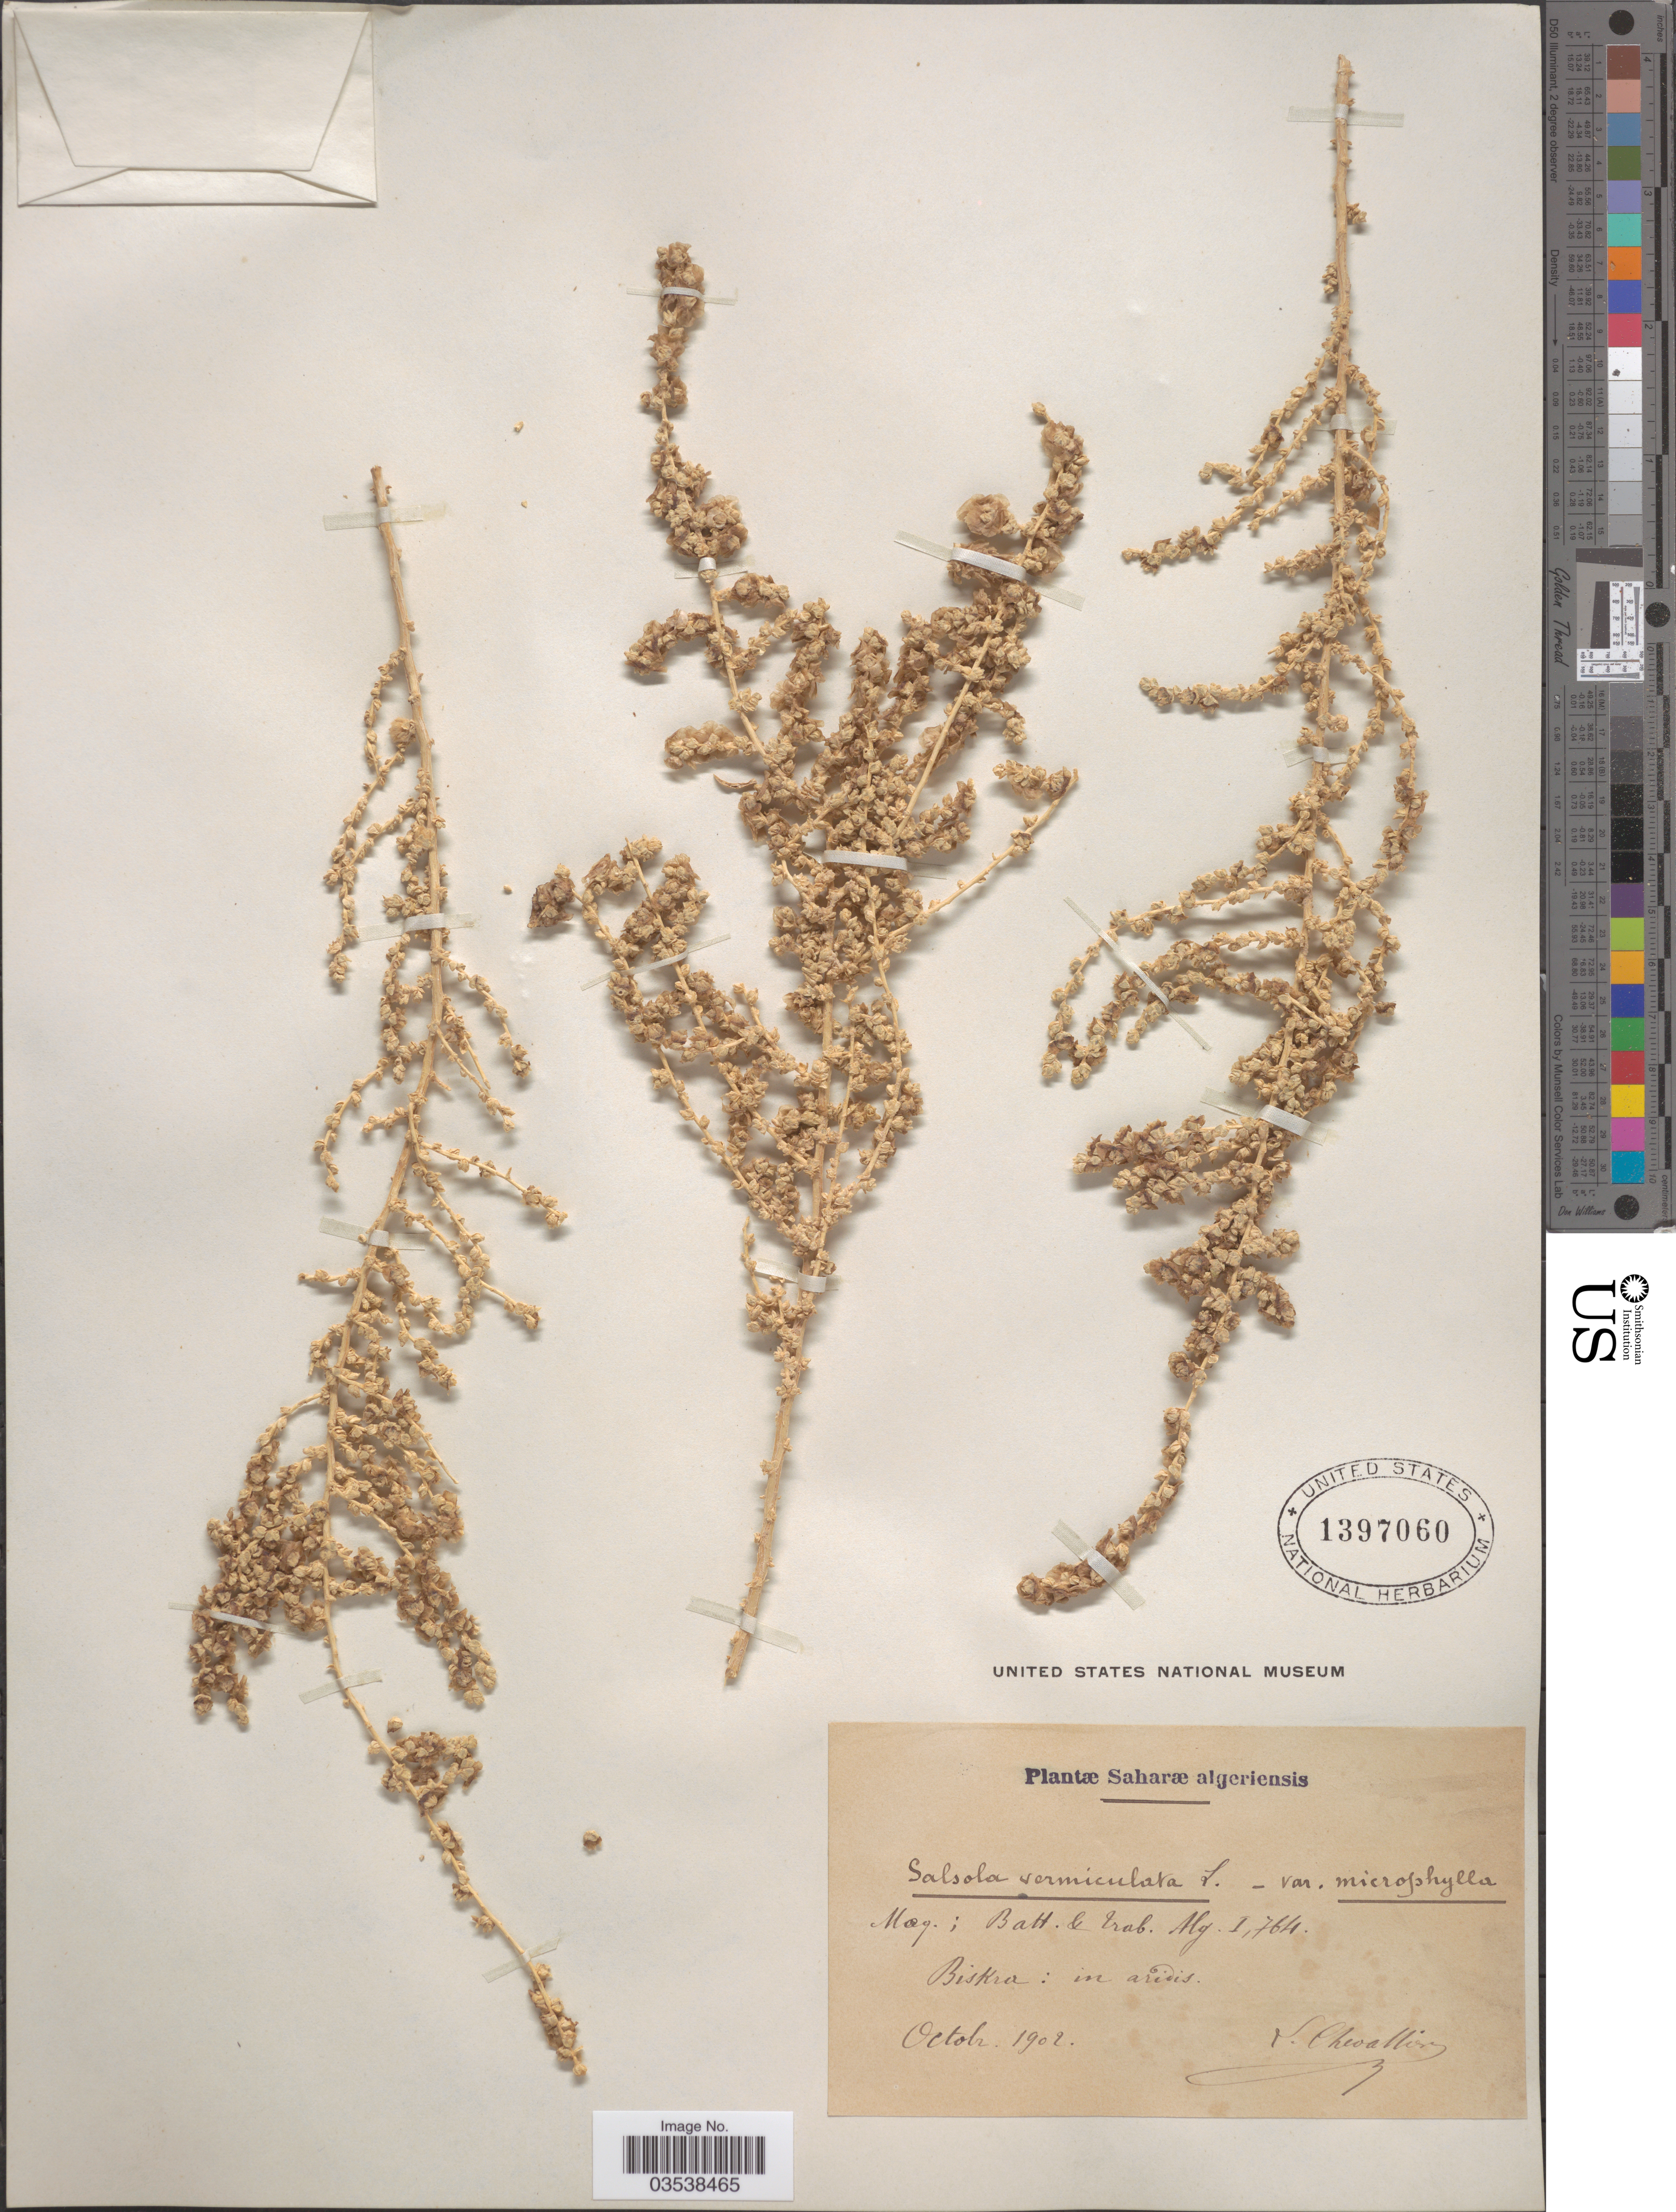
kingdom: Plantae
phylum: Tracheophyta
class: Magnoliopsida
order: Caryophyllales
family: Amaranthaceae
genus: Caroxylon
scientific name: Caroxylon vermiculatum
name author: (L.) Akhani & Roalson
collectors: L. Chevallier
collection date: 1902-10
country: Algeria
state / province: Biskra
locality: Saharæ algeriensis. Biskra: in aridis.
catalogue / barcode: US 1397060